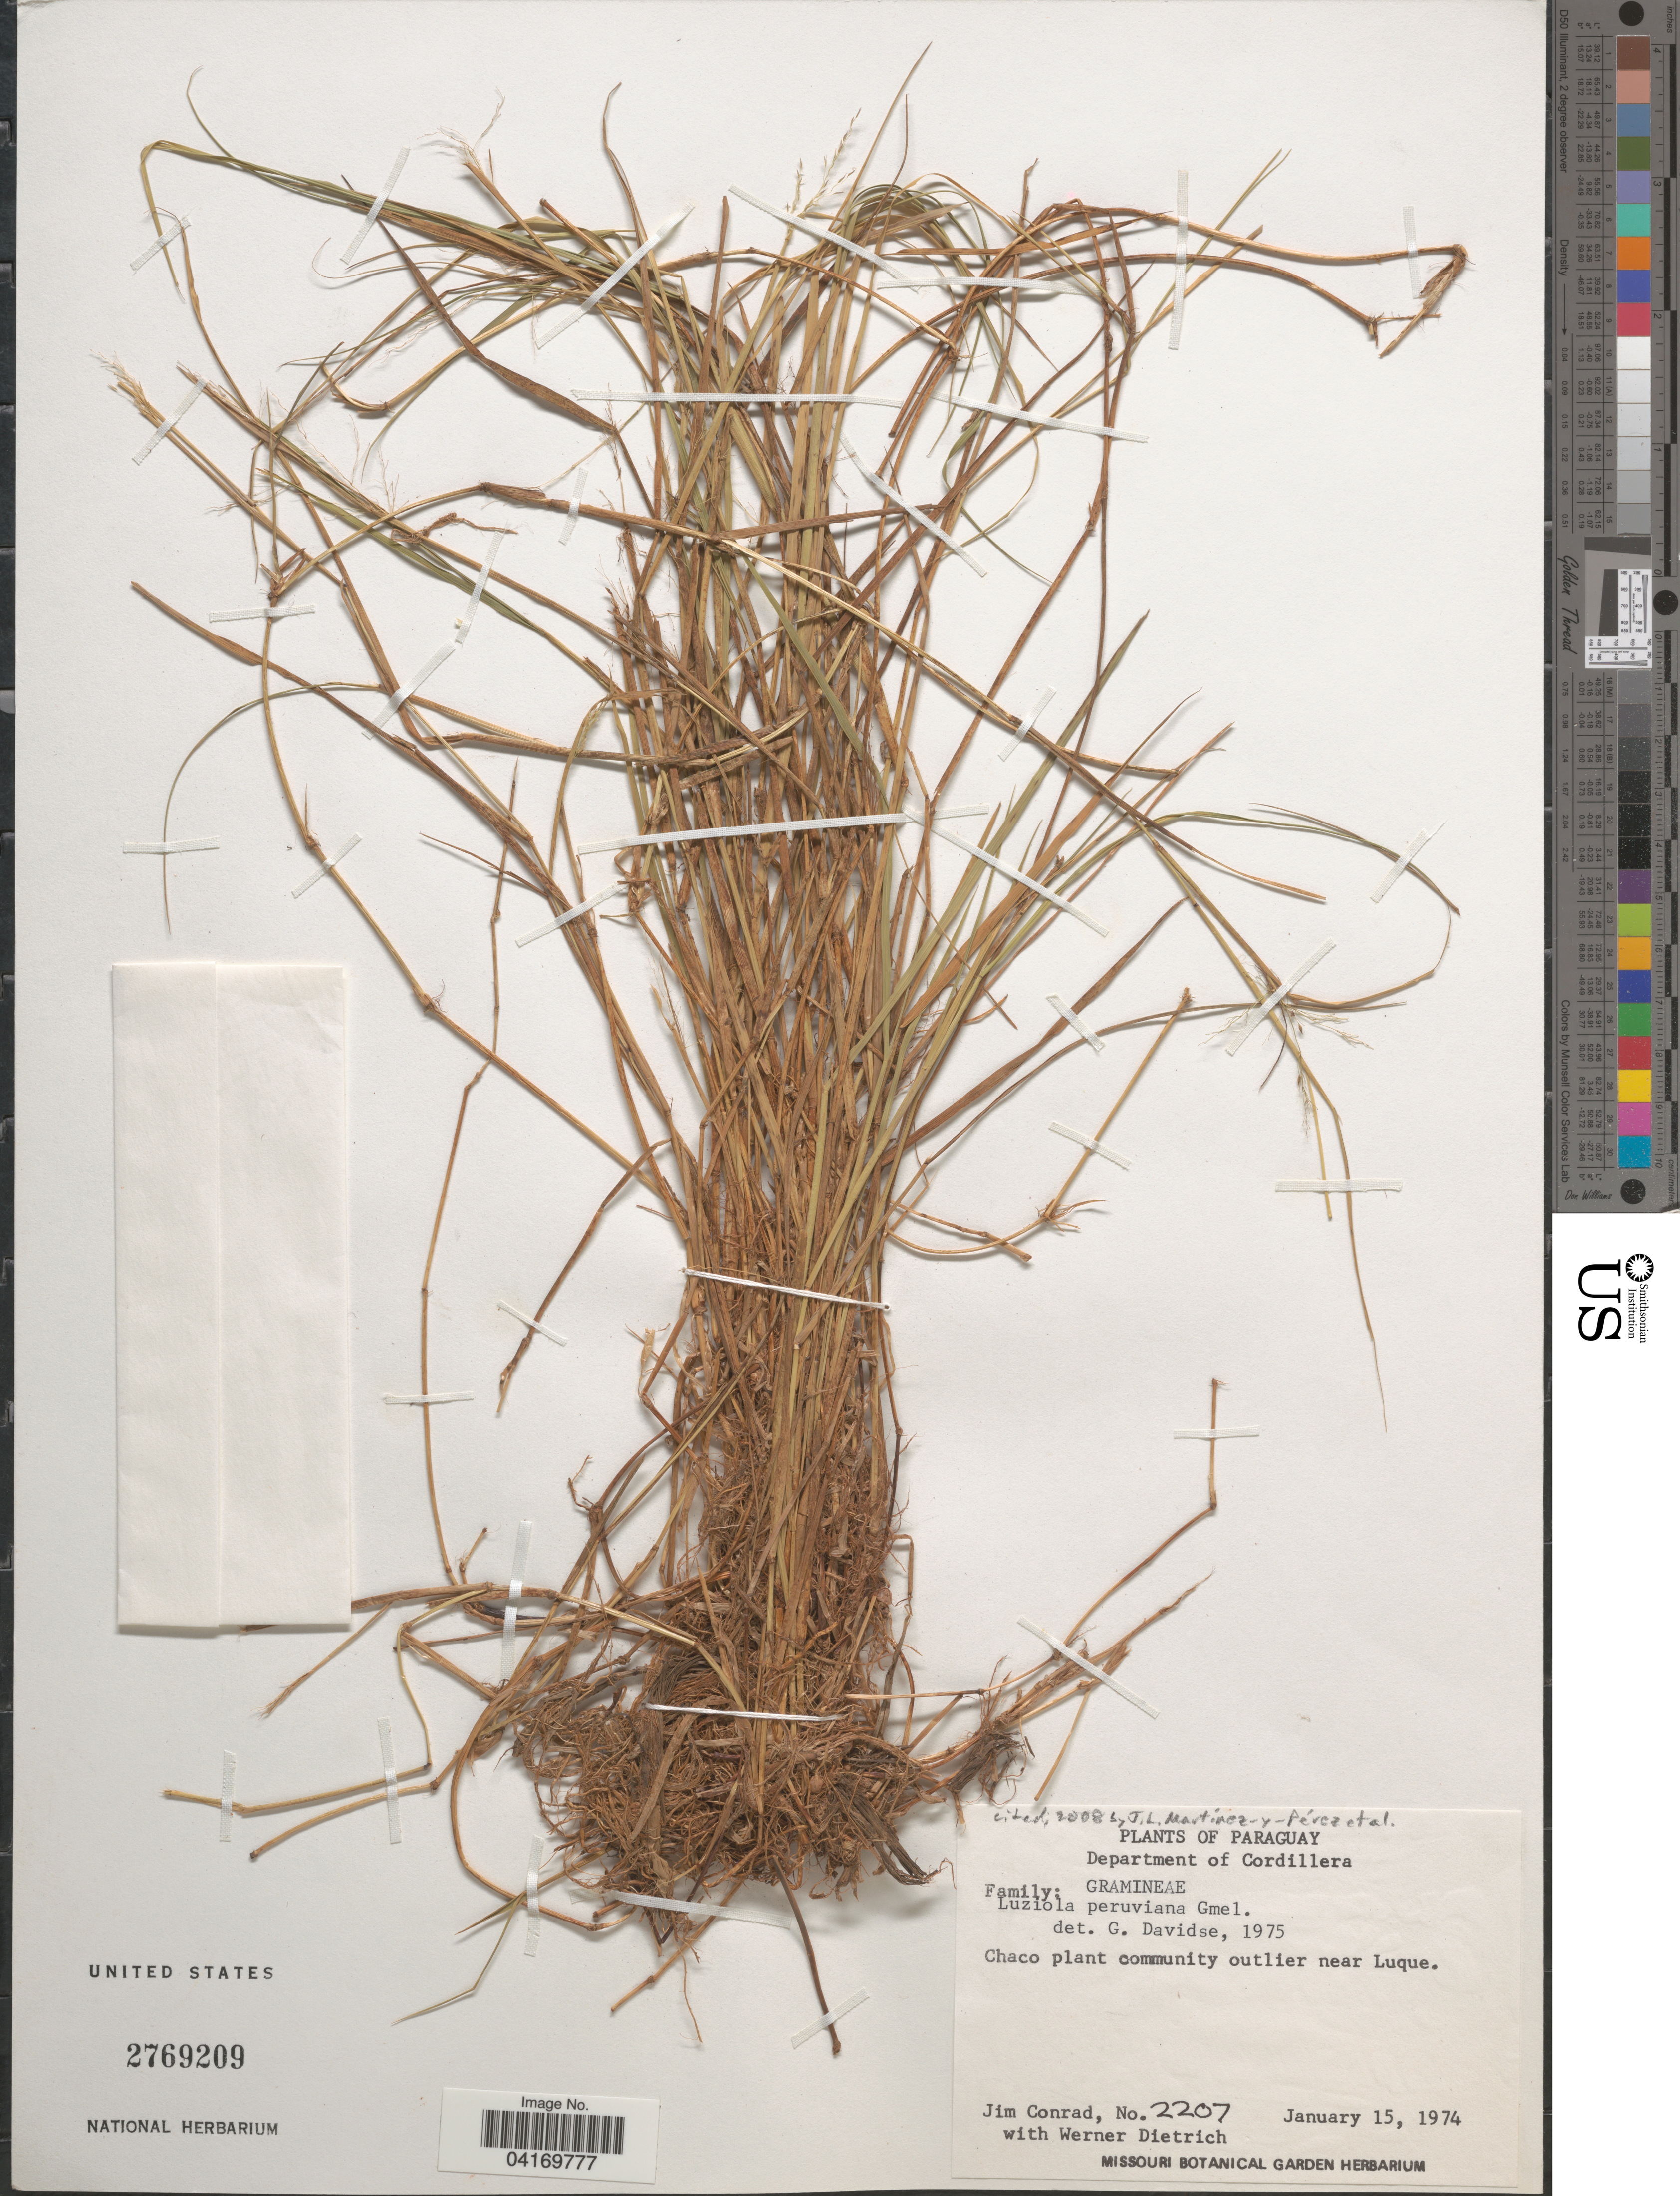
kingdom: Plantae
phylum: Tracheophyta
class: Liliopsida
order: Poales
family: Poaceae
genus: Luziola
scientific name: Luziola peruviana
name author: Juss. ex J.F. Gmel.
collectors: J. Conrad & W. Dietrich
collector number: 2207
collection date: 1974-01-15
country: Paraguay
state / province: Cordillera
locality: Department of Cordillera. Chaco plant community outlier near Luque.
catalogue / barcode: US 2769209